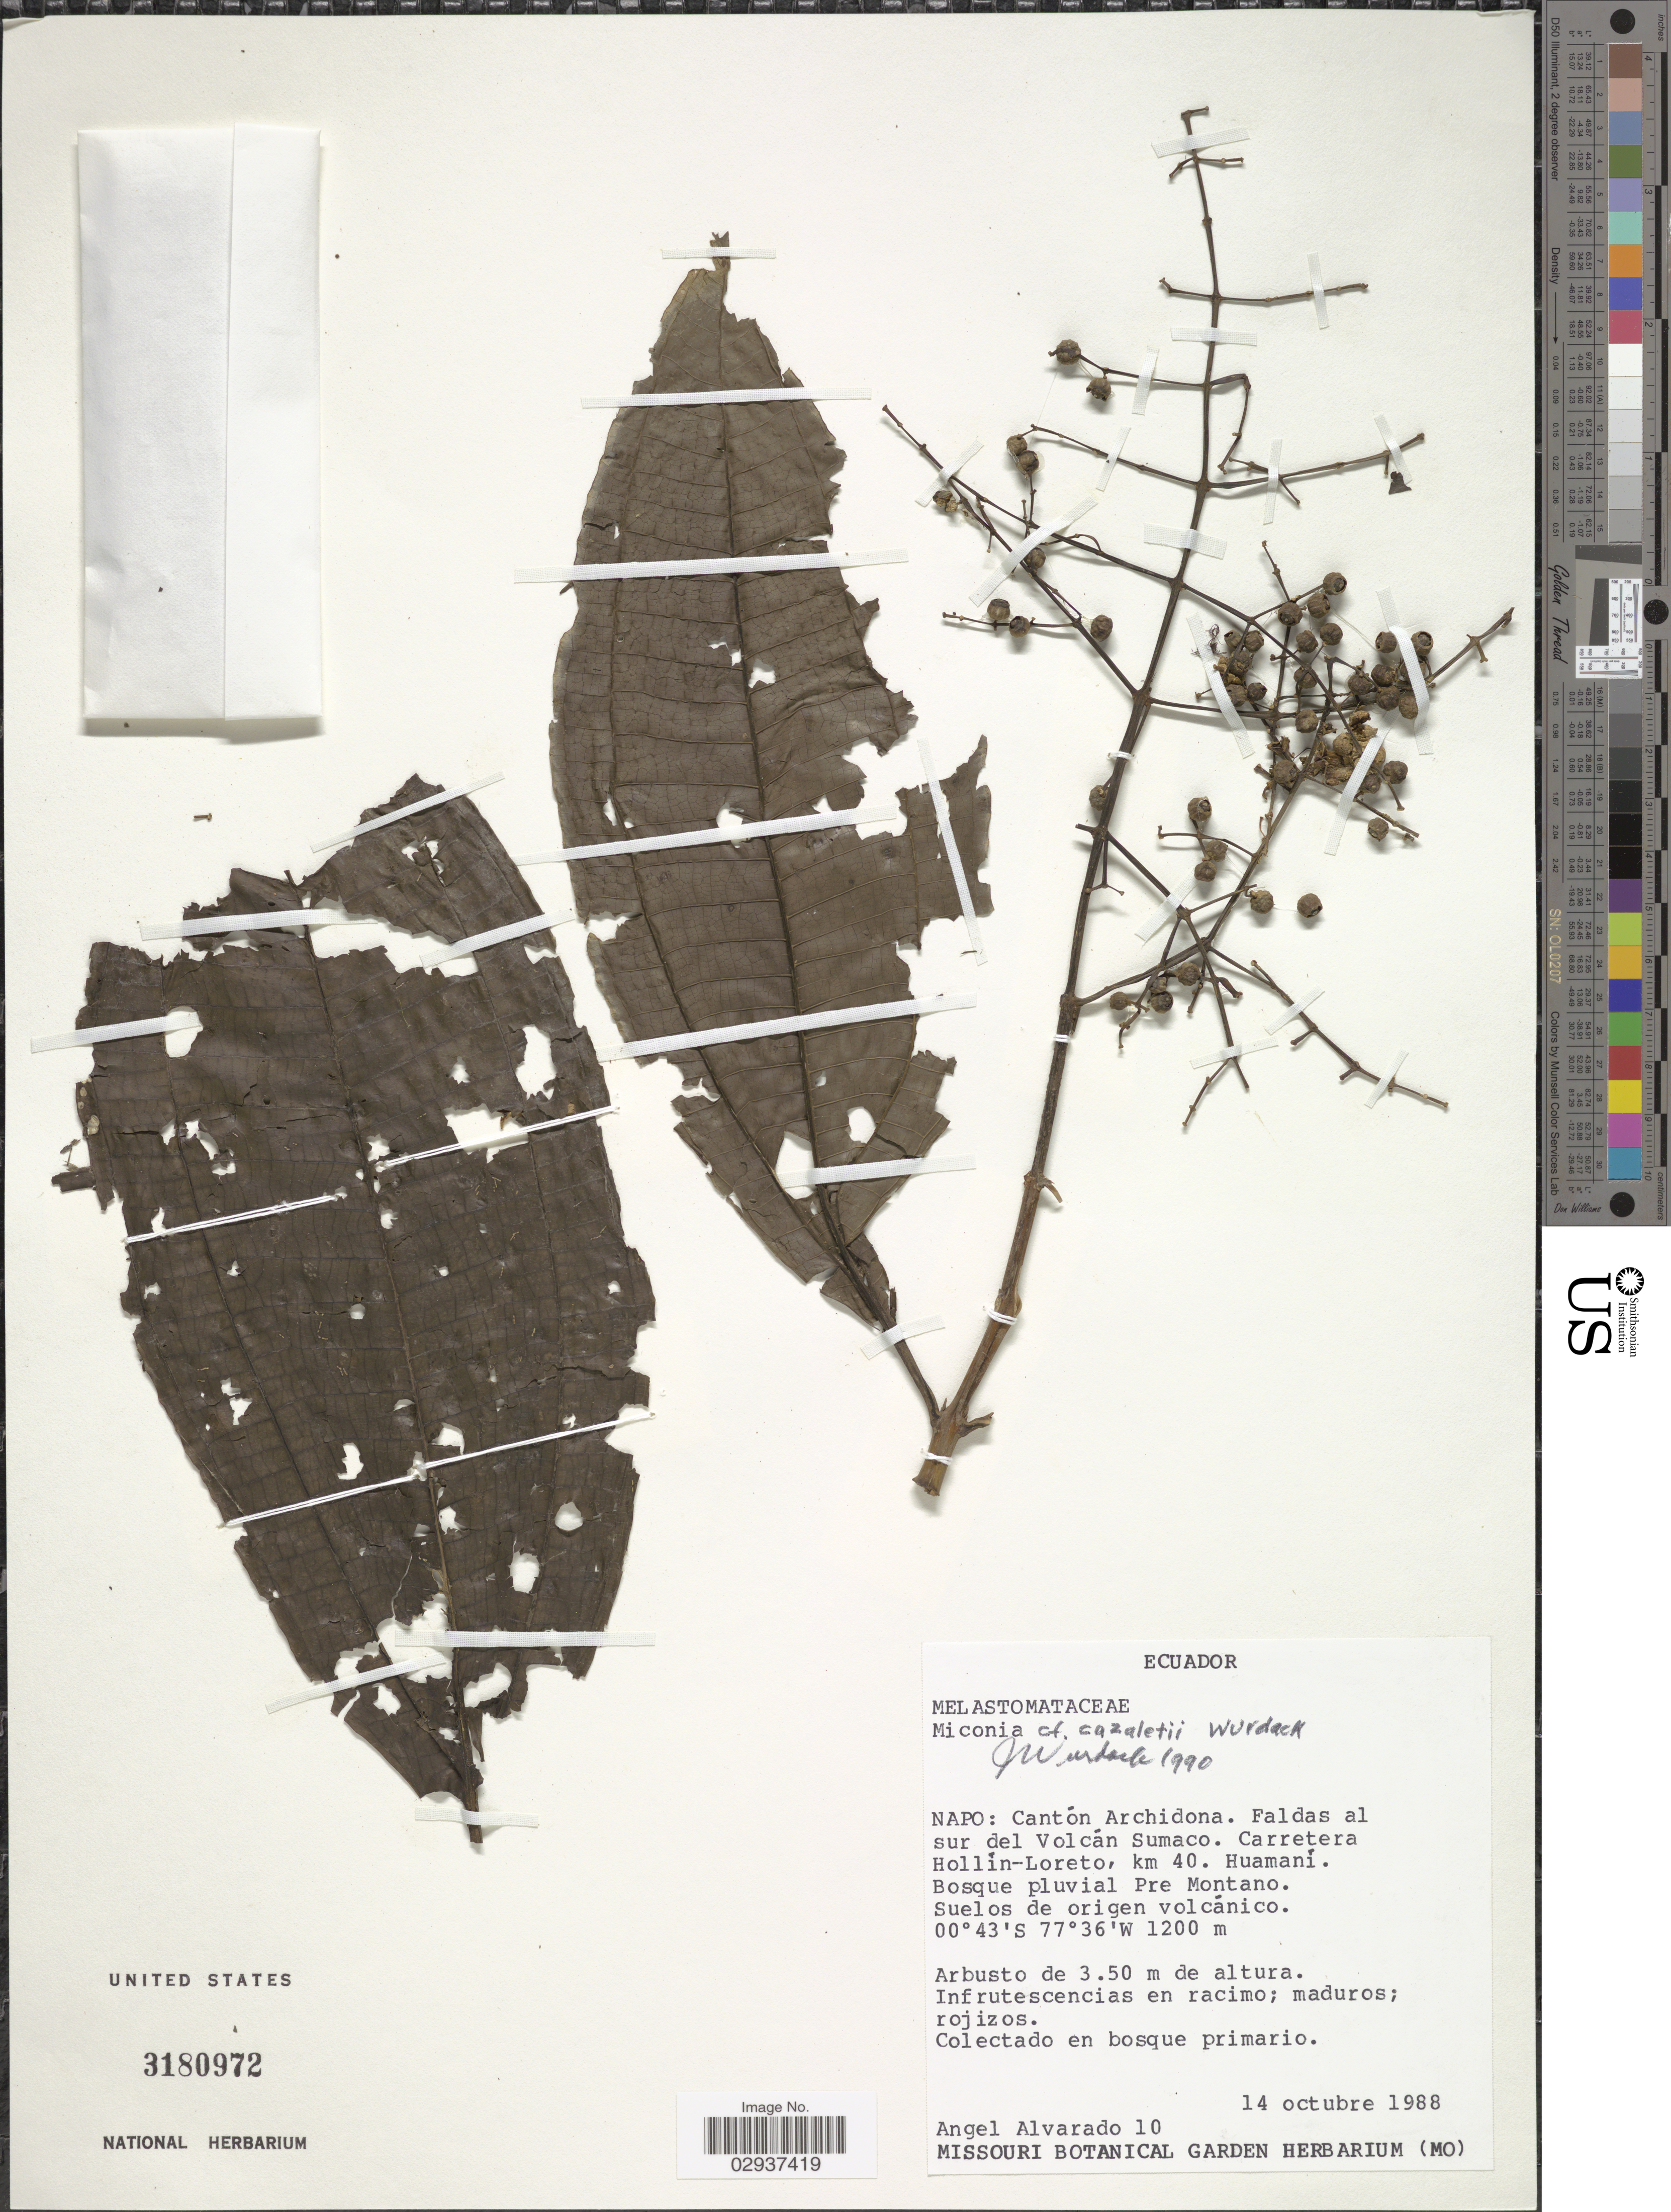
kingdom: Plantae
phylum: Tracheophyta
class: Magnoliopsida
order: Myrtales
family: Melastomataceae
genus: Miconia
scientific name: Miconia cazaletii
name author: Wurdack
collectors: A. Alvarado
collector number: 10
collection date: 1988-10-14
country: Ecuador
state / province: Napo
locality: Cantón Archidona. Faldas al sur del Volcán Sumaco. Carretera Hollín-Loreto, km 40. Huamaní.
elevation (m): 1200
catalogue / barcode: US 3180972